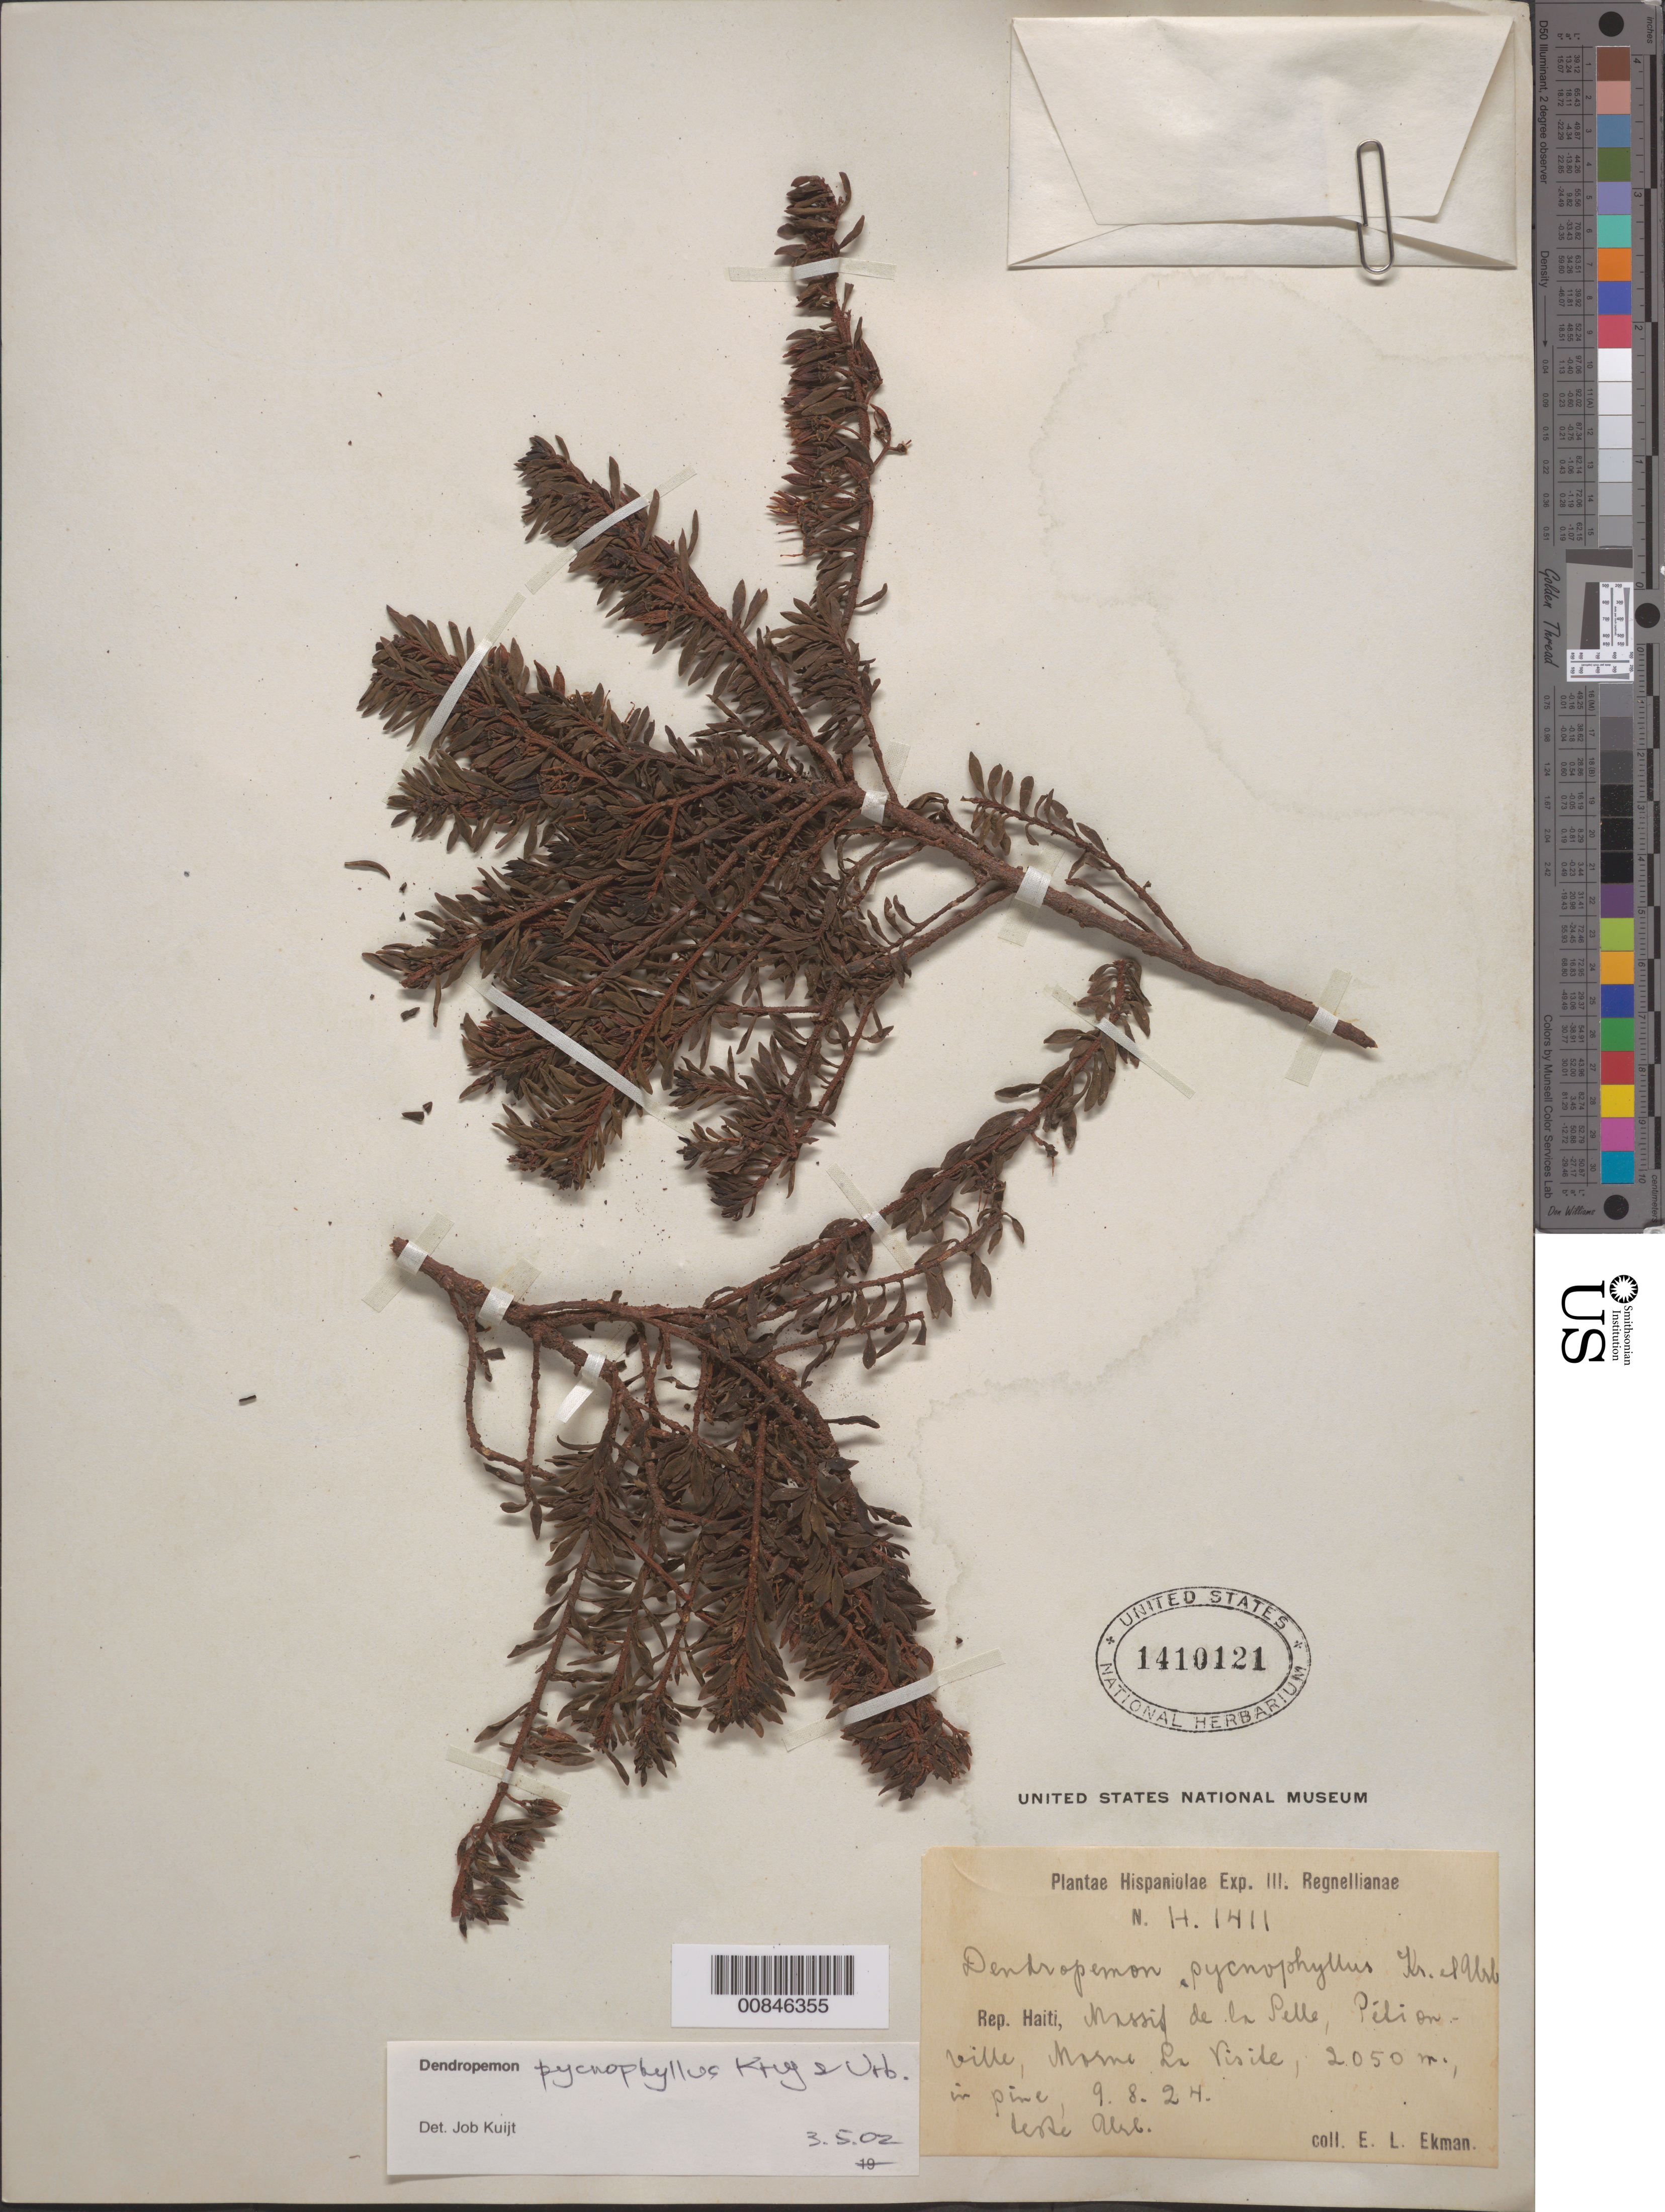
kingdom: Plantae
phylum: Tracheophyta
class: Magnoliopsida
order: Santalales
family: Loranthaceae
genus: Dendropemon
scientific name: Dendropemon pycnophyllus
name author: Krug & Urb.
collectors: E. L. Ekman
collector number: H 1411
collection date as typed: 09 Aug 1924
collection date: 1924-08-09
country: Haiti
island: Hispaniola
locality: Massif de la Selle, Pétionville, Morne La Visite.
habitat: In pine.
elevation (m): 2050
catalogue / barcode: US 1410121